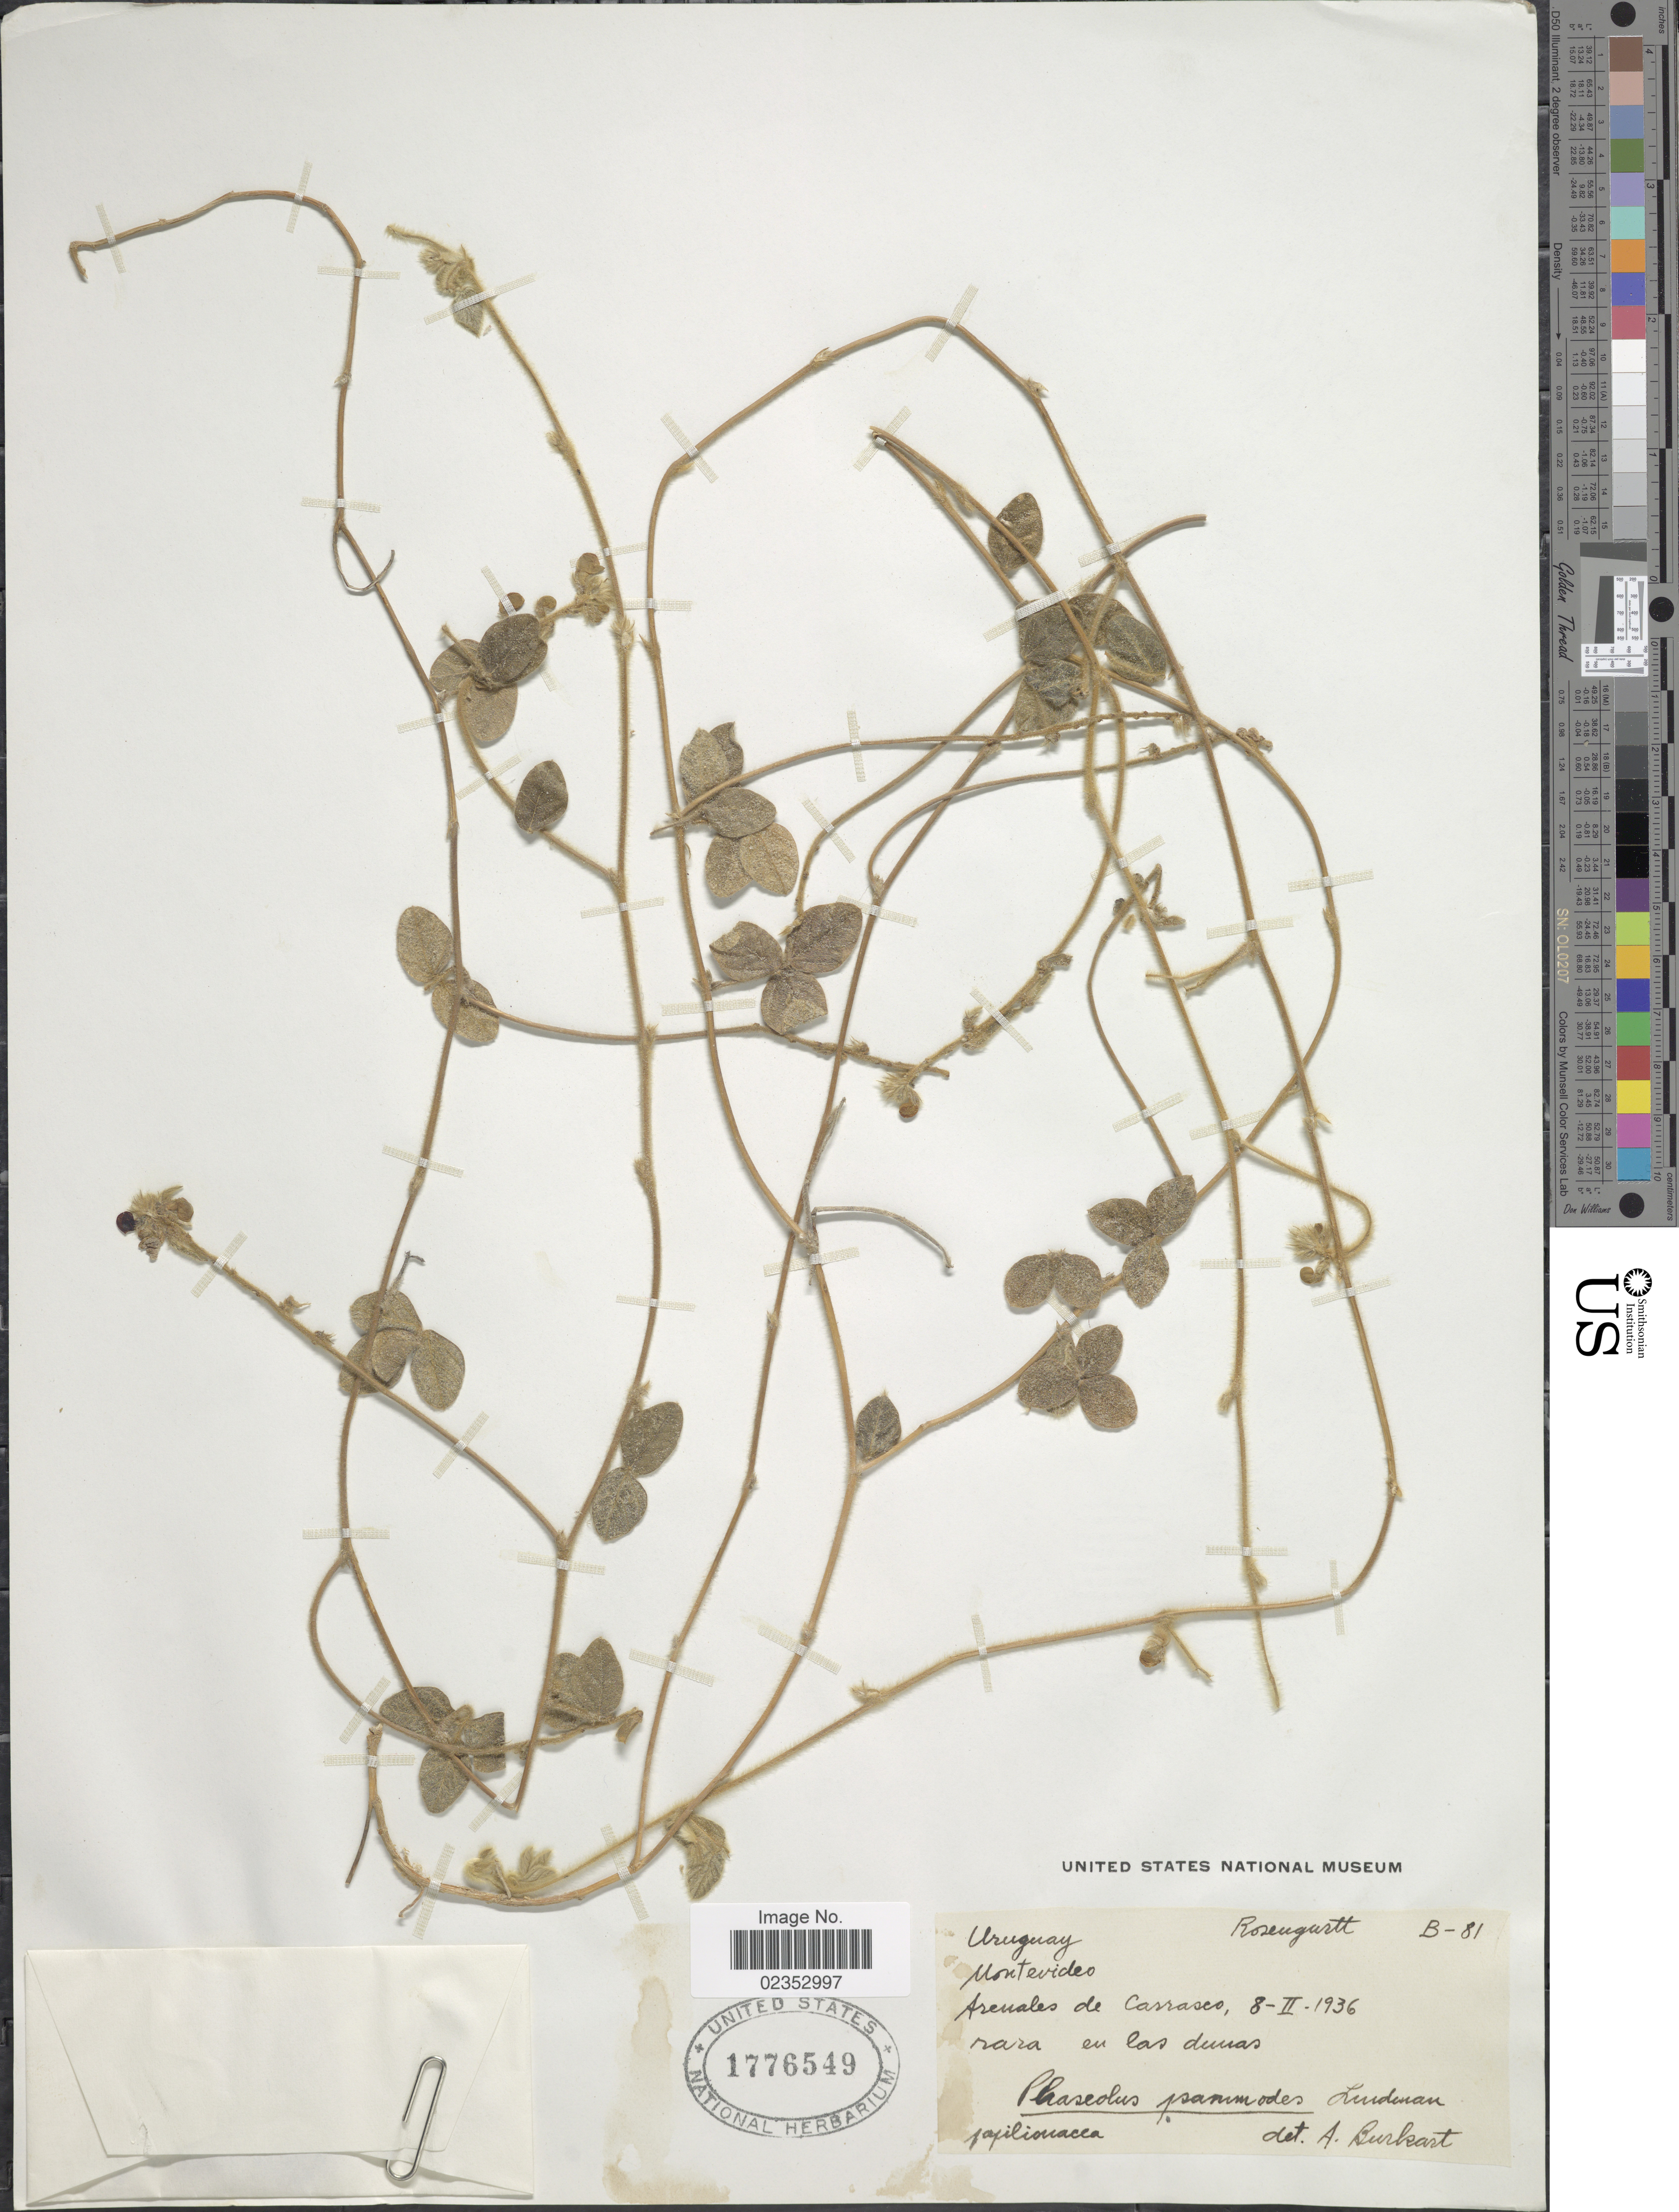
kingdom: Plantae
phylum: Tracheophyta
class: Magnoliopsida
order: Fabales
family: Fabaceae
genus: Macroptilium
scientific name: Macroptilium psammodes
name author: (Lindm.) S.I.Drewes & R.A. Palacios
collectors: Rosengurtt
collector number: B-81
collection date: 1936-02-08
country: Uruguay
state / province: Montevideo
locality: Arenales de Carrasco, rara en las dunas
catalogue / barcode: US 1776549